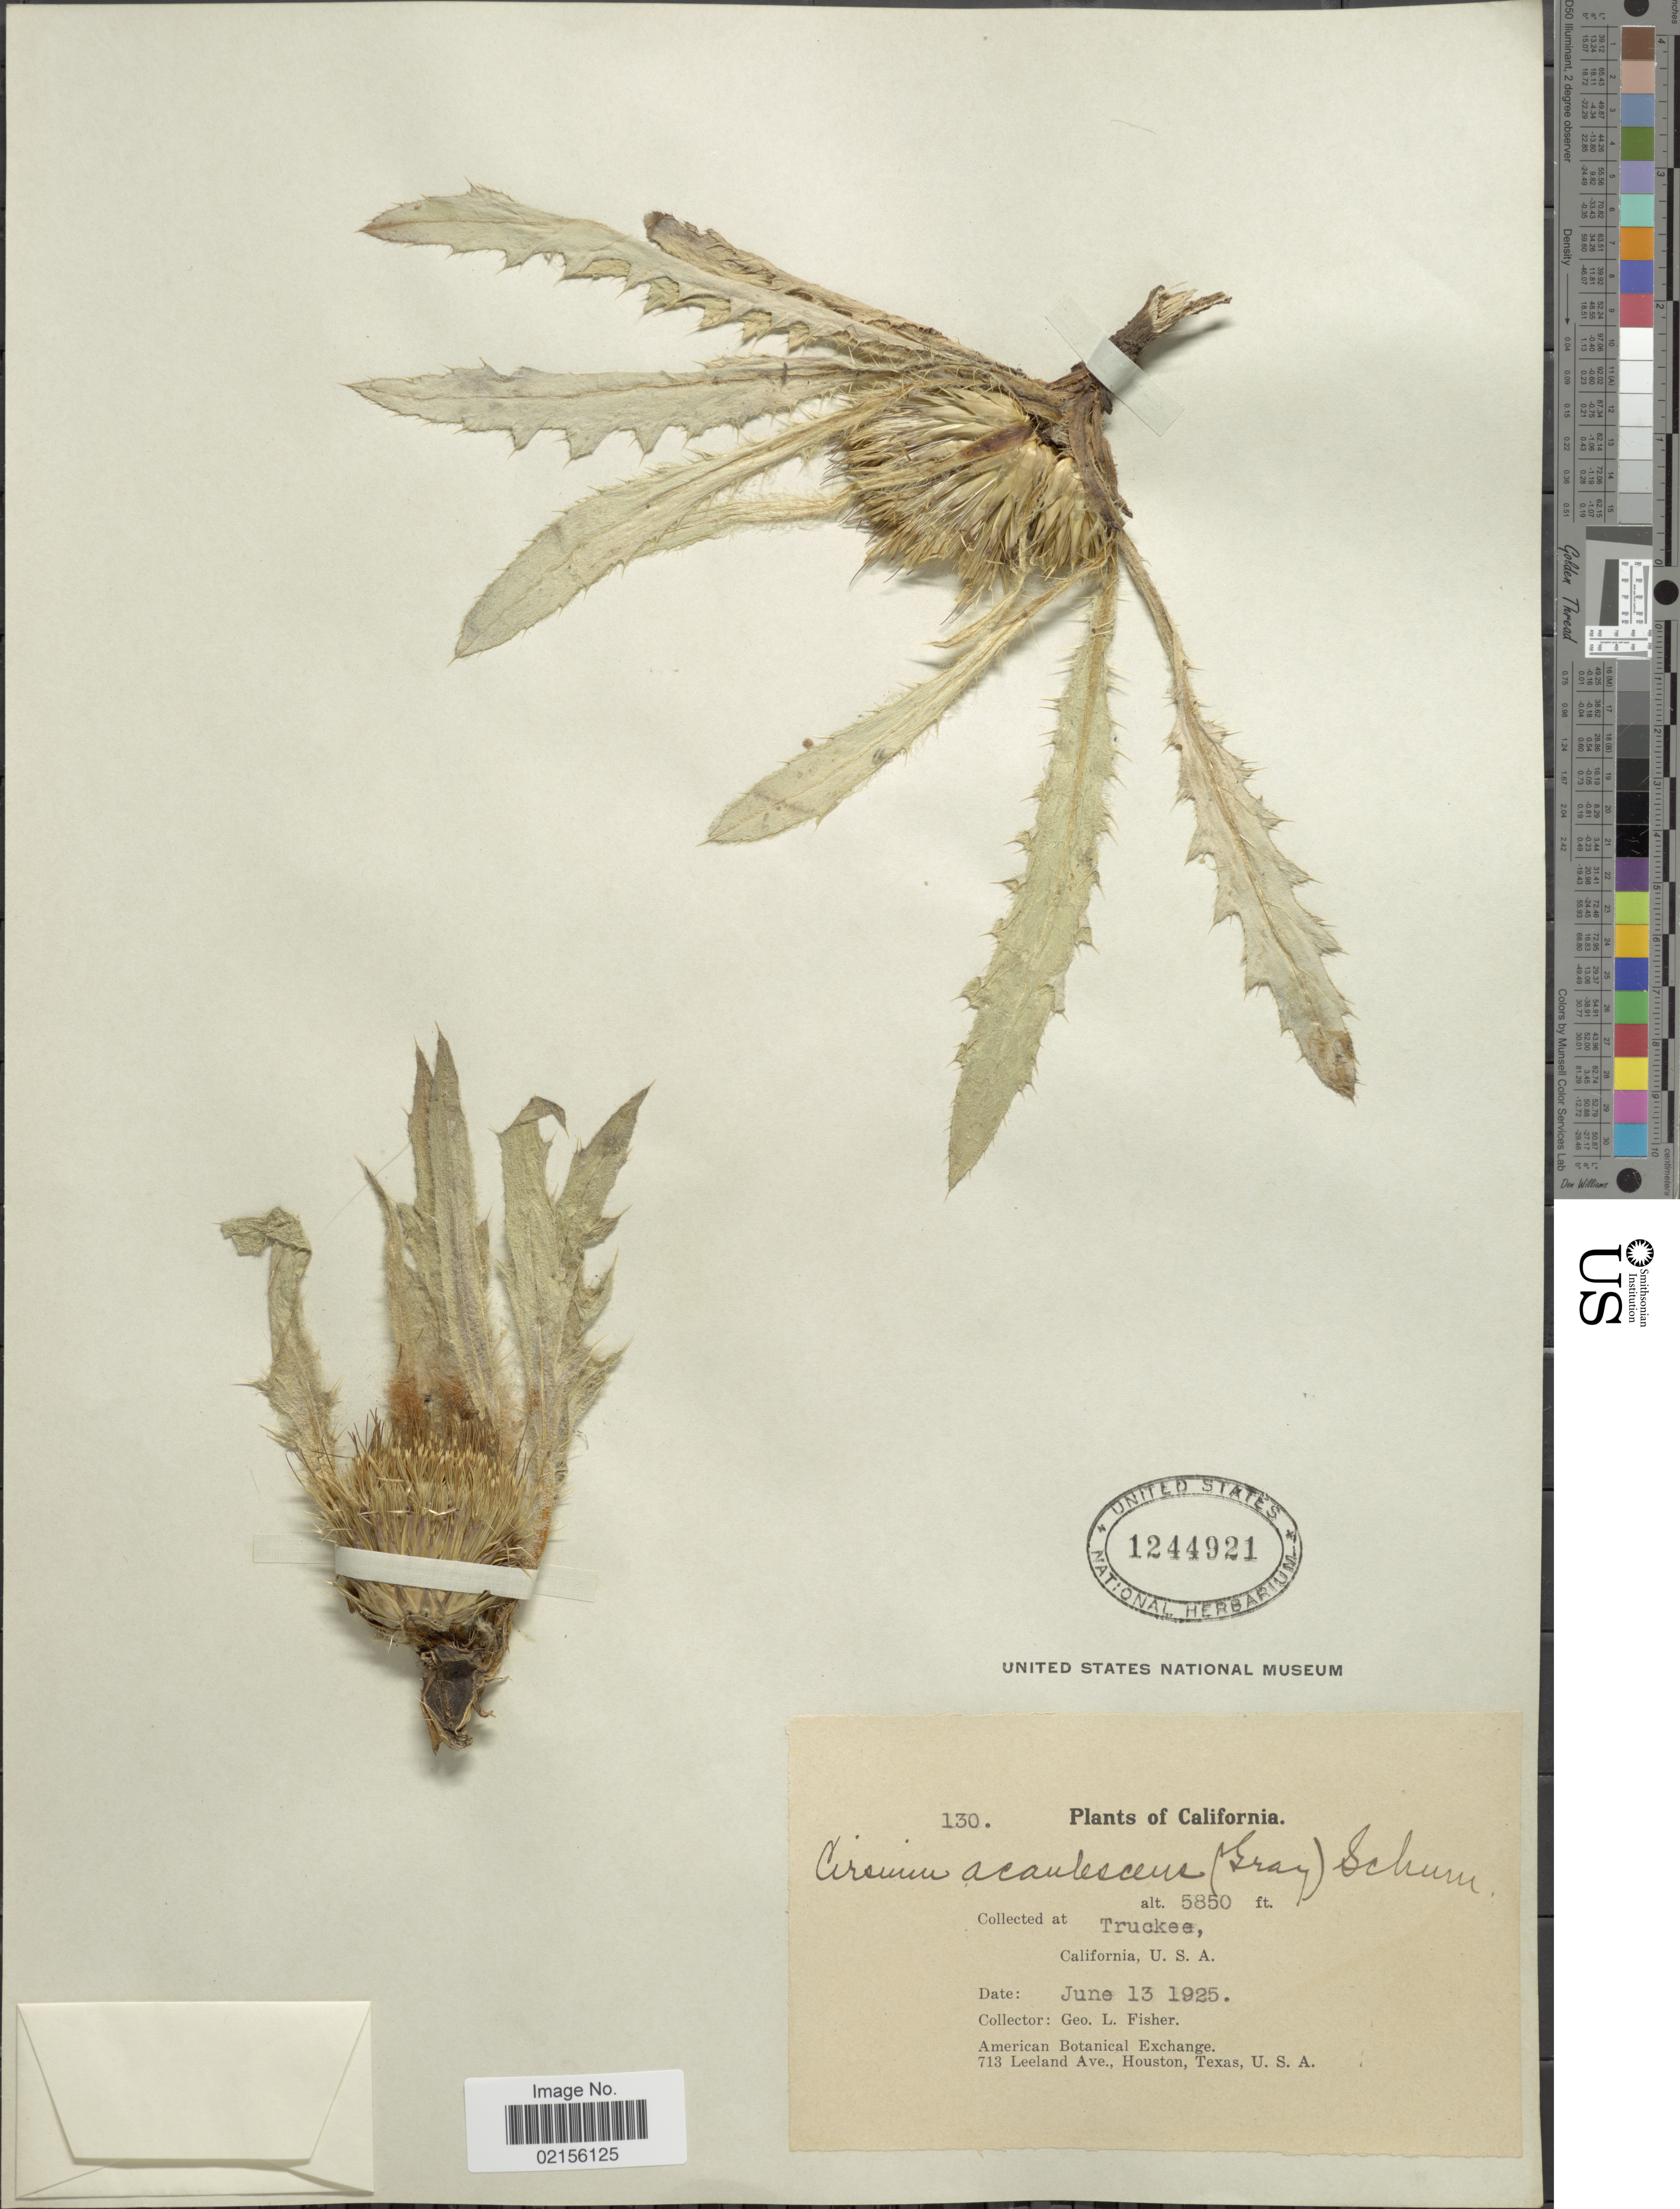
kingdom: Plantae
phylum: Tracheophyta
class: Magnoliopsida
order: Asterales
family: Asteraceae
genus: Cirsium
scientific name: Cirsium acaulescens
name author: (A. Gray) K. Schum.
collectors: G. L. Fisher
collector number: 130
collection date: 1925-06-13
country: United States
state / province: California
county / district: Nevada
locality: Truckee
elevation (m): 1783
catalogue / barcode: US 1244921